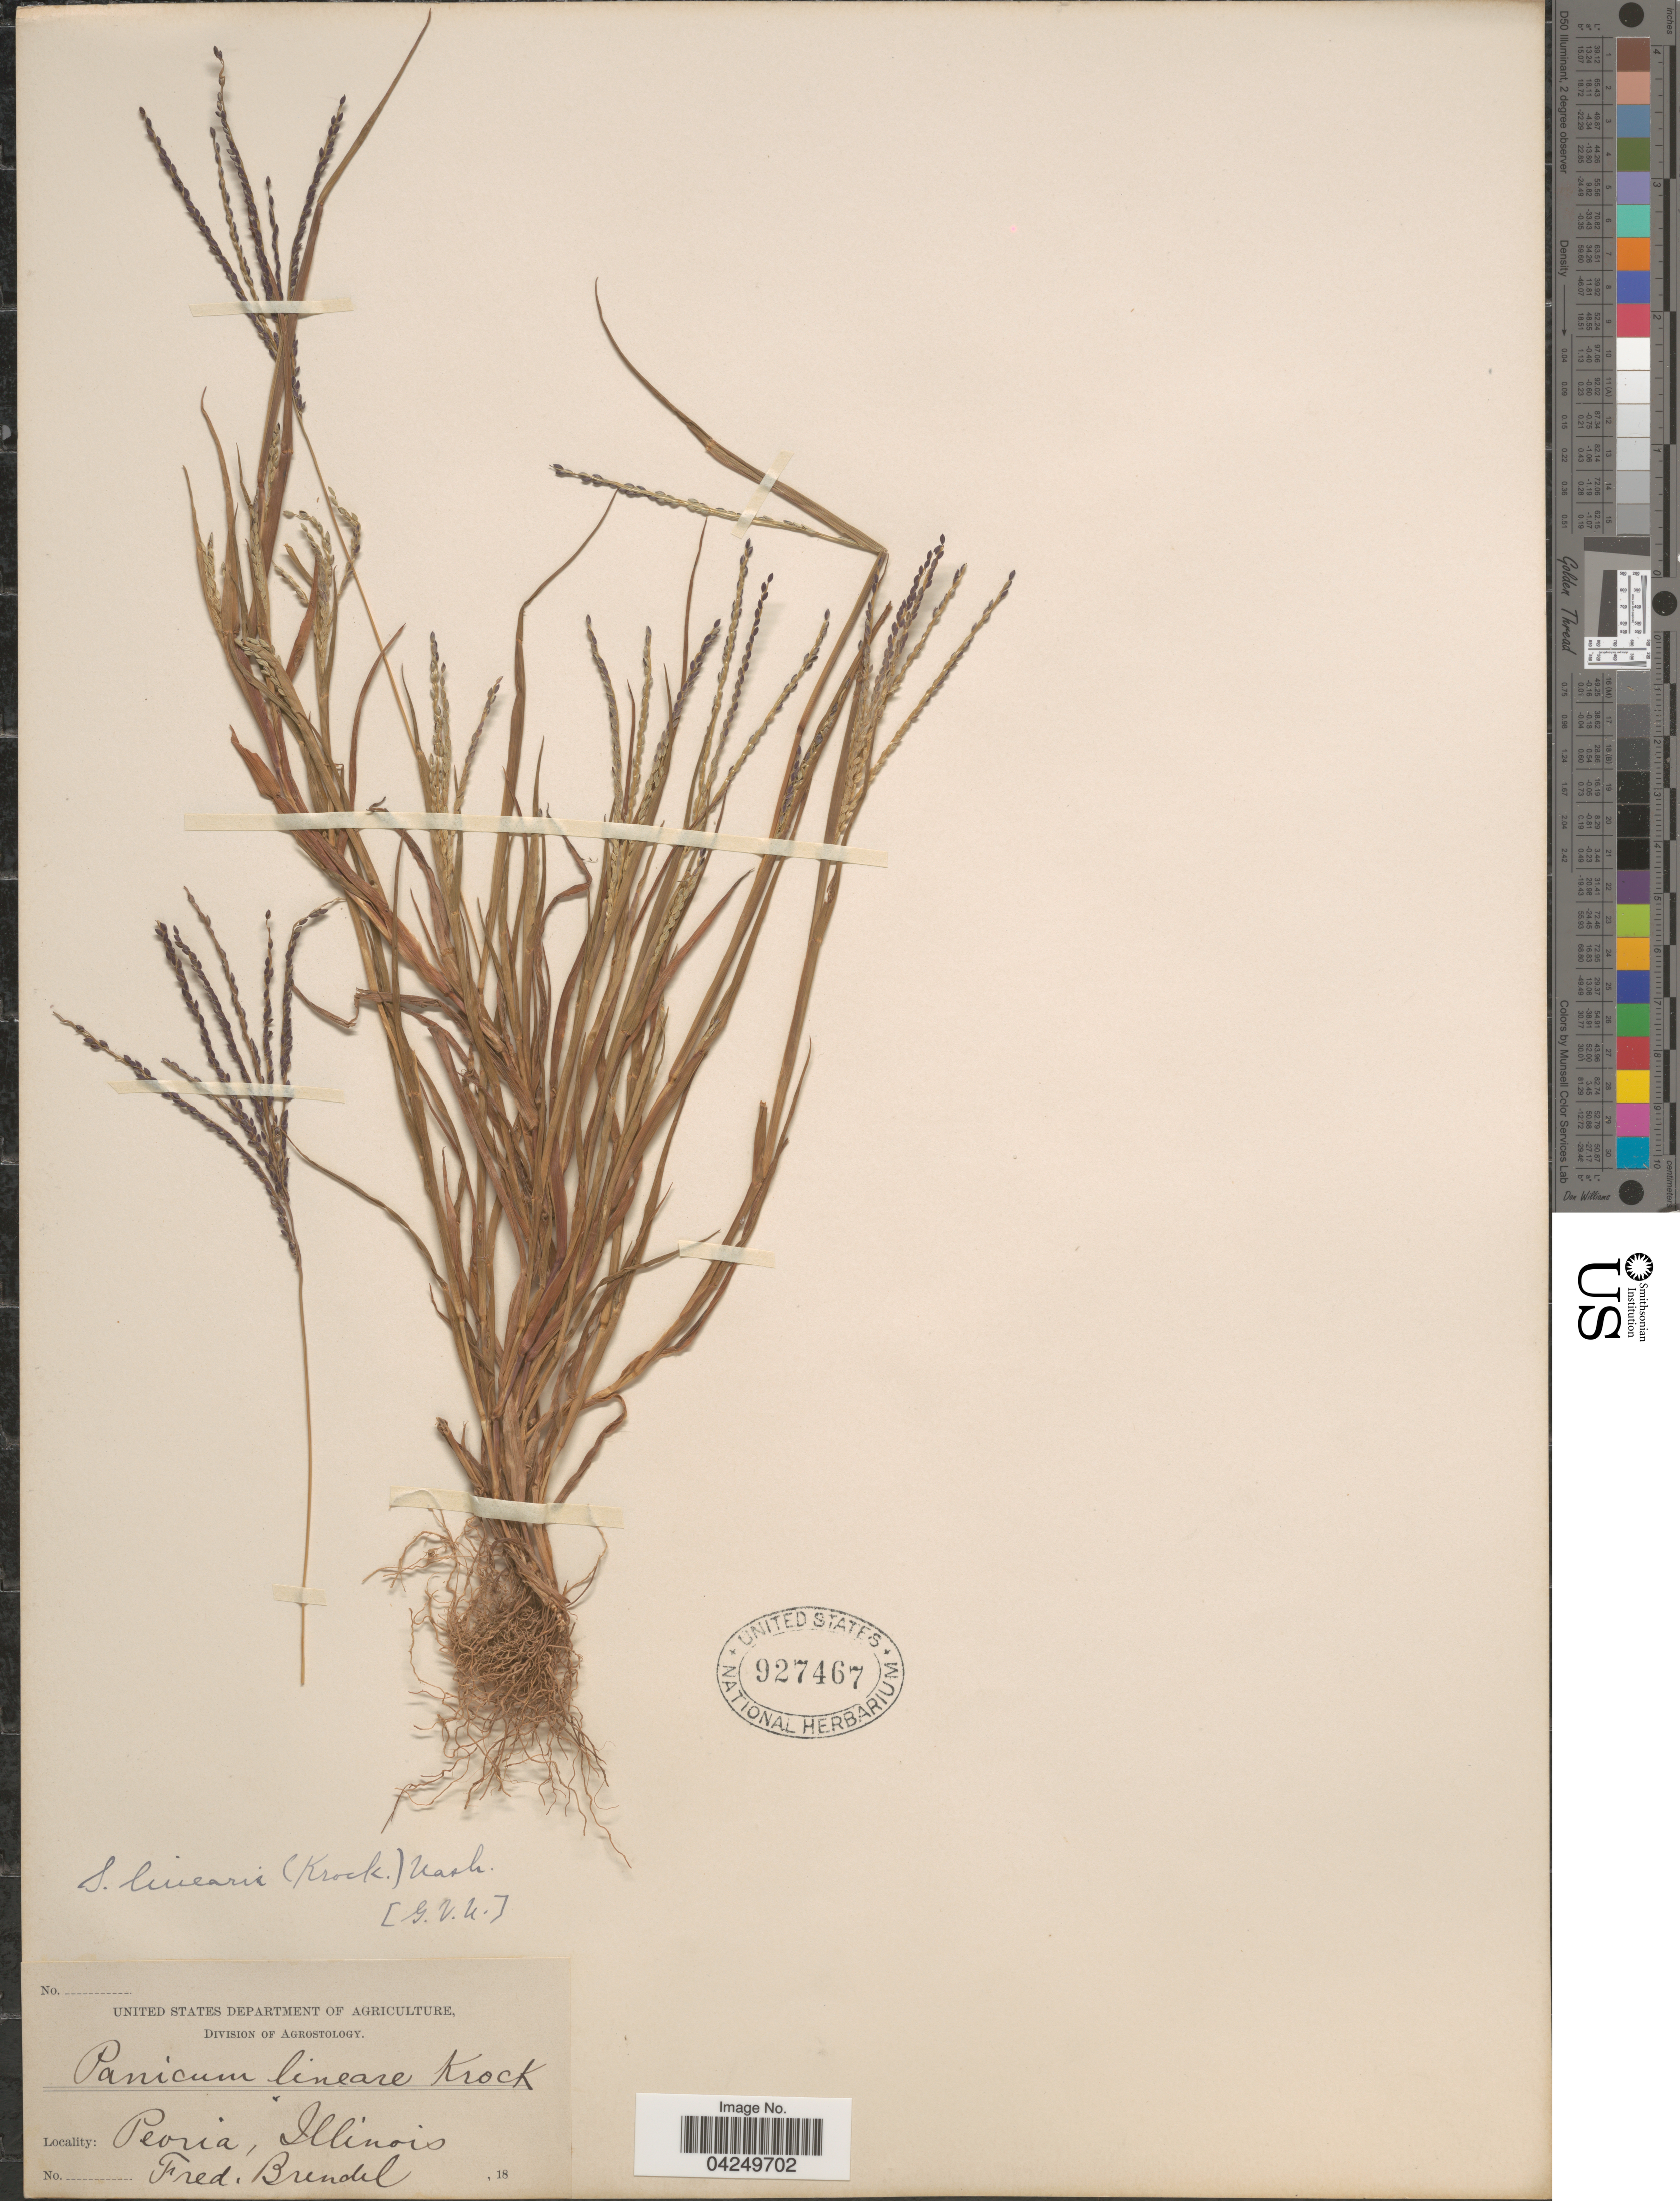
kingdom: Plantae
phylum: Tracheophyta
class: Liliopsida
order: Poales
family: Poaceae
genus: Digitaria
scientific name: Digitaria ischaemum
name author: (Schreber) Schreber ex Muhl.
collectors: F. Brendel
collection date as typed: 18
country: United States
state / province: Illinois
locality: Peoria.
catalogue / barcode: US 927467